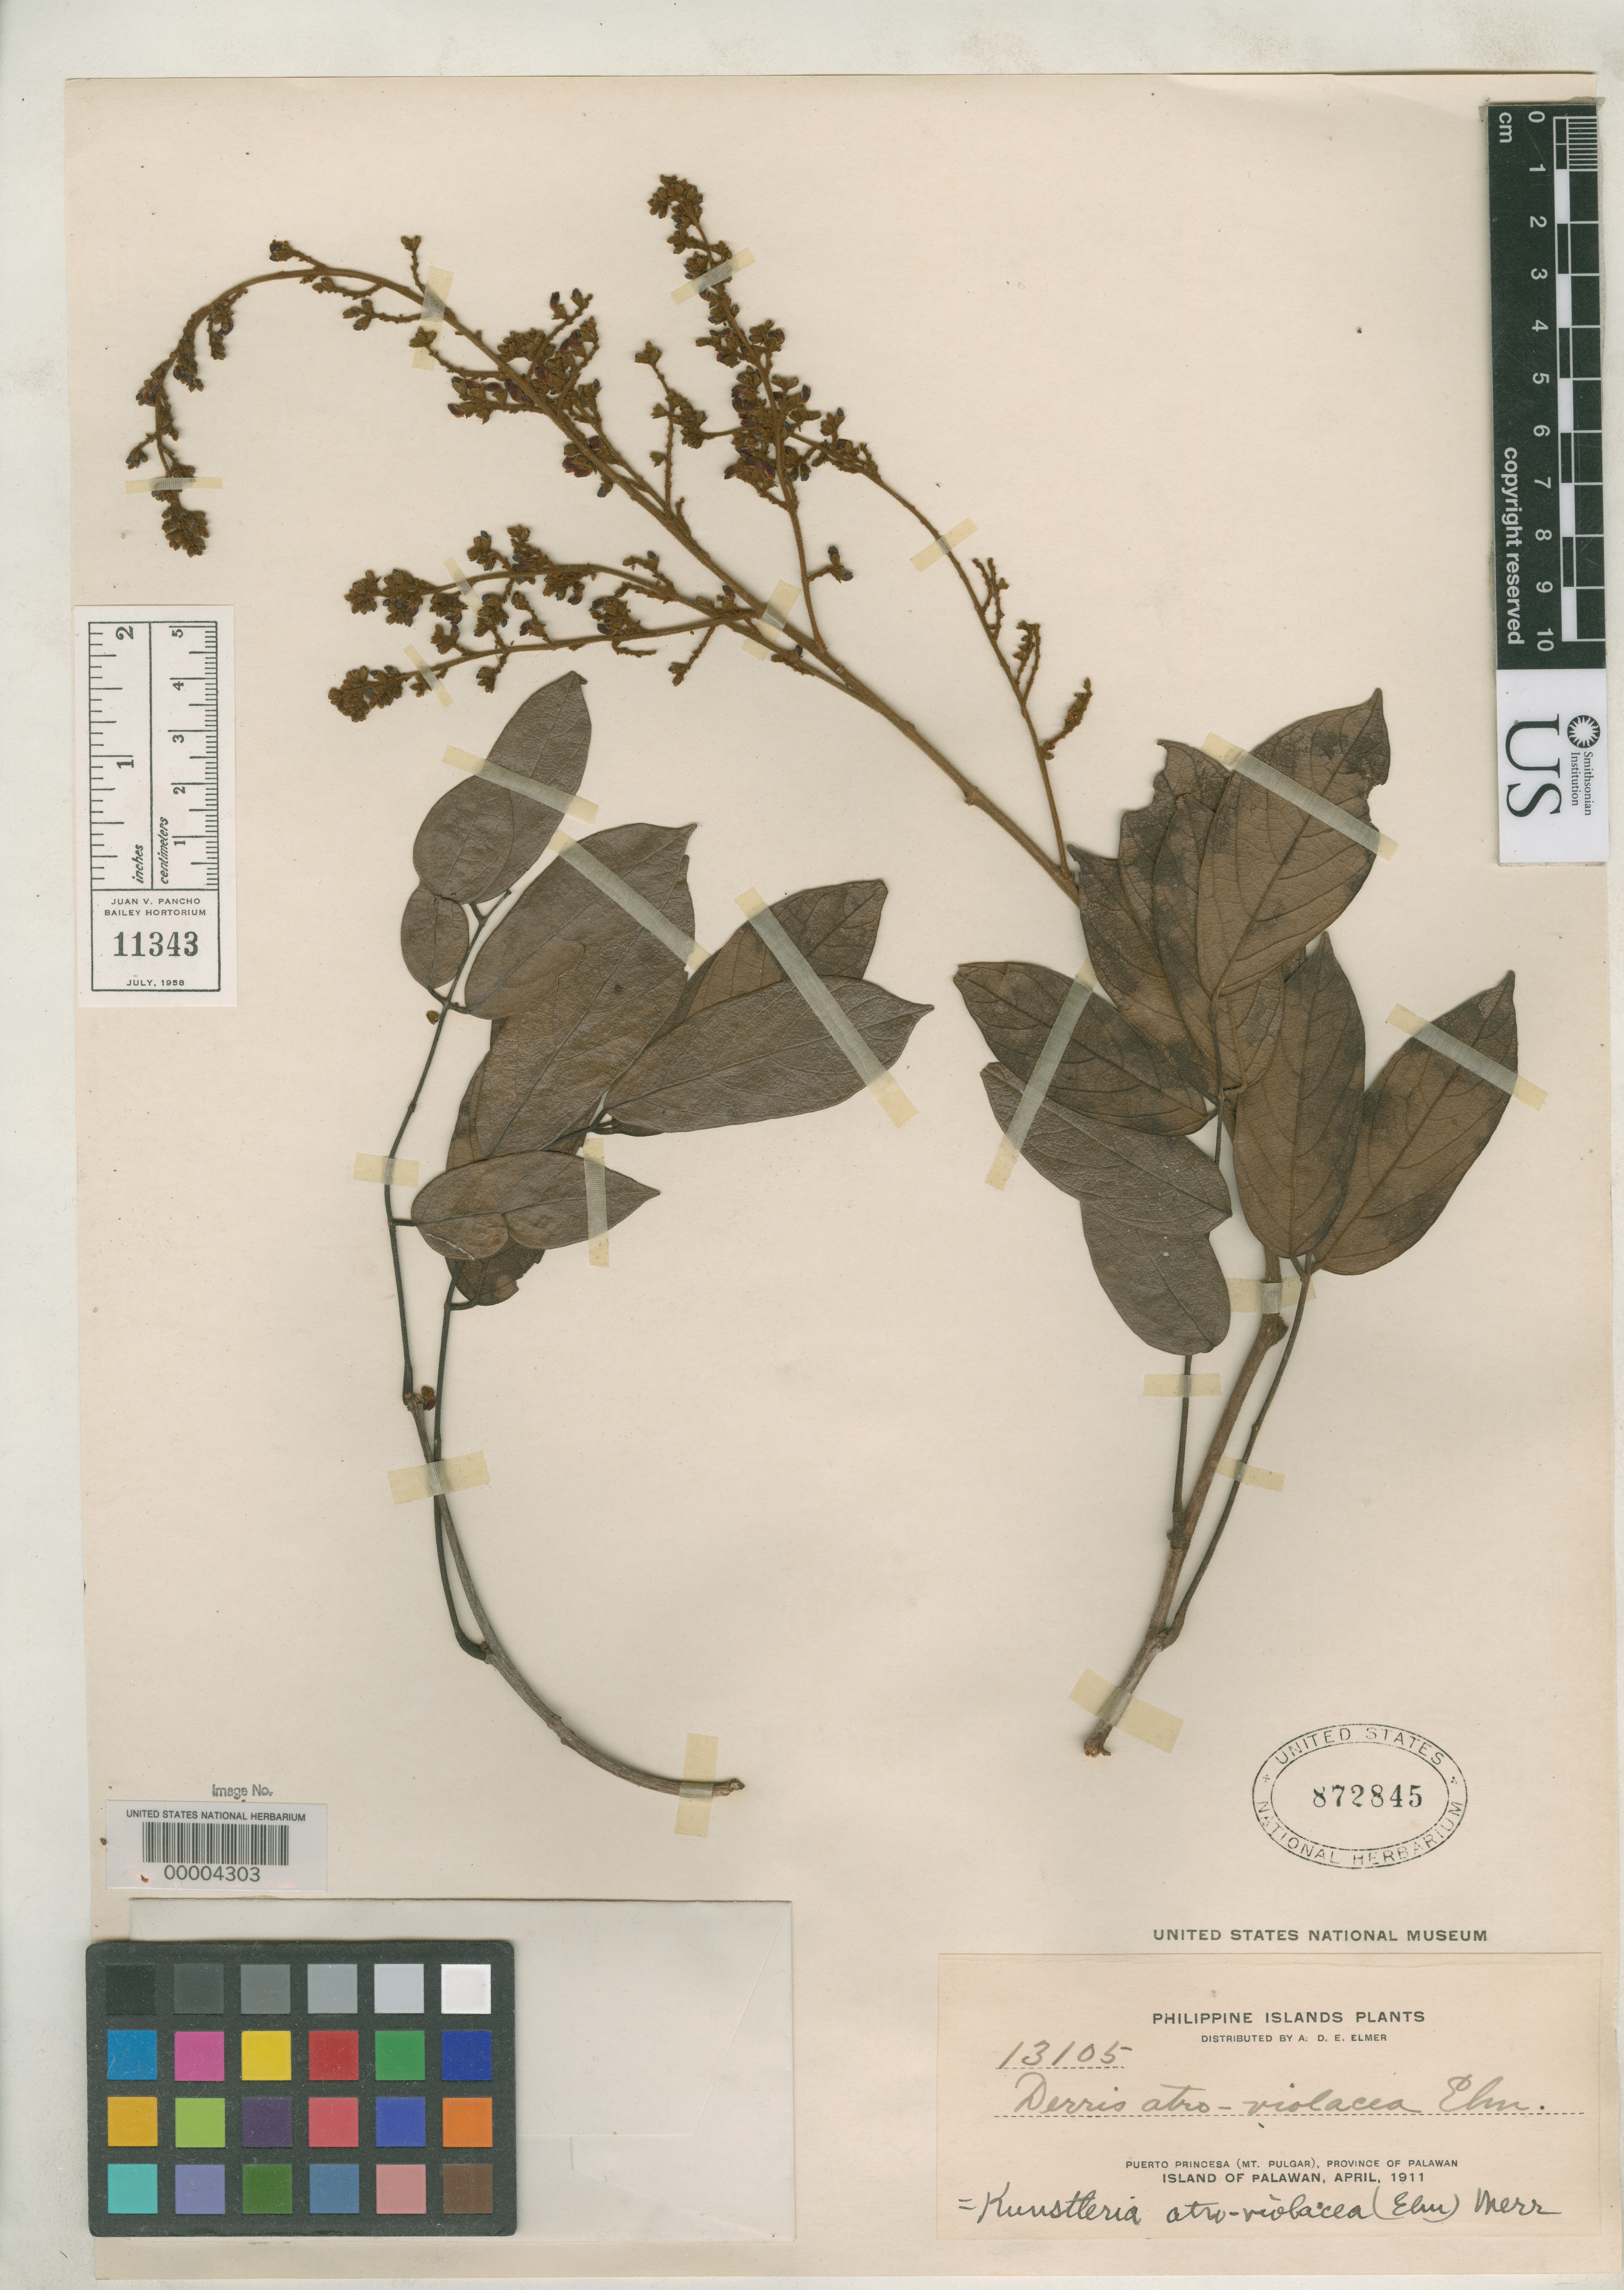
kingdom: Plantae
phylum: Tracheophyta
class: Magnoliopsida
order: Fabales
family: Fabaceae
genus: Derris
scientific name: Derris atroviolacea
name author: Elmer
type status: Isotype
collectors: A. D. E. Elmer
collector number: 13105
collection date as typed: Apr 1911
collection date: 1911-04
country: Philippines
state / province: Mimaropa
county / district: Palawan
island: Palawan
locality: Puerto Princesca, Mt. Pulgar.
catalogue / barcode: US 872845